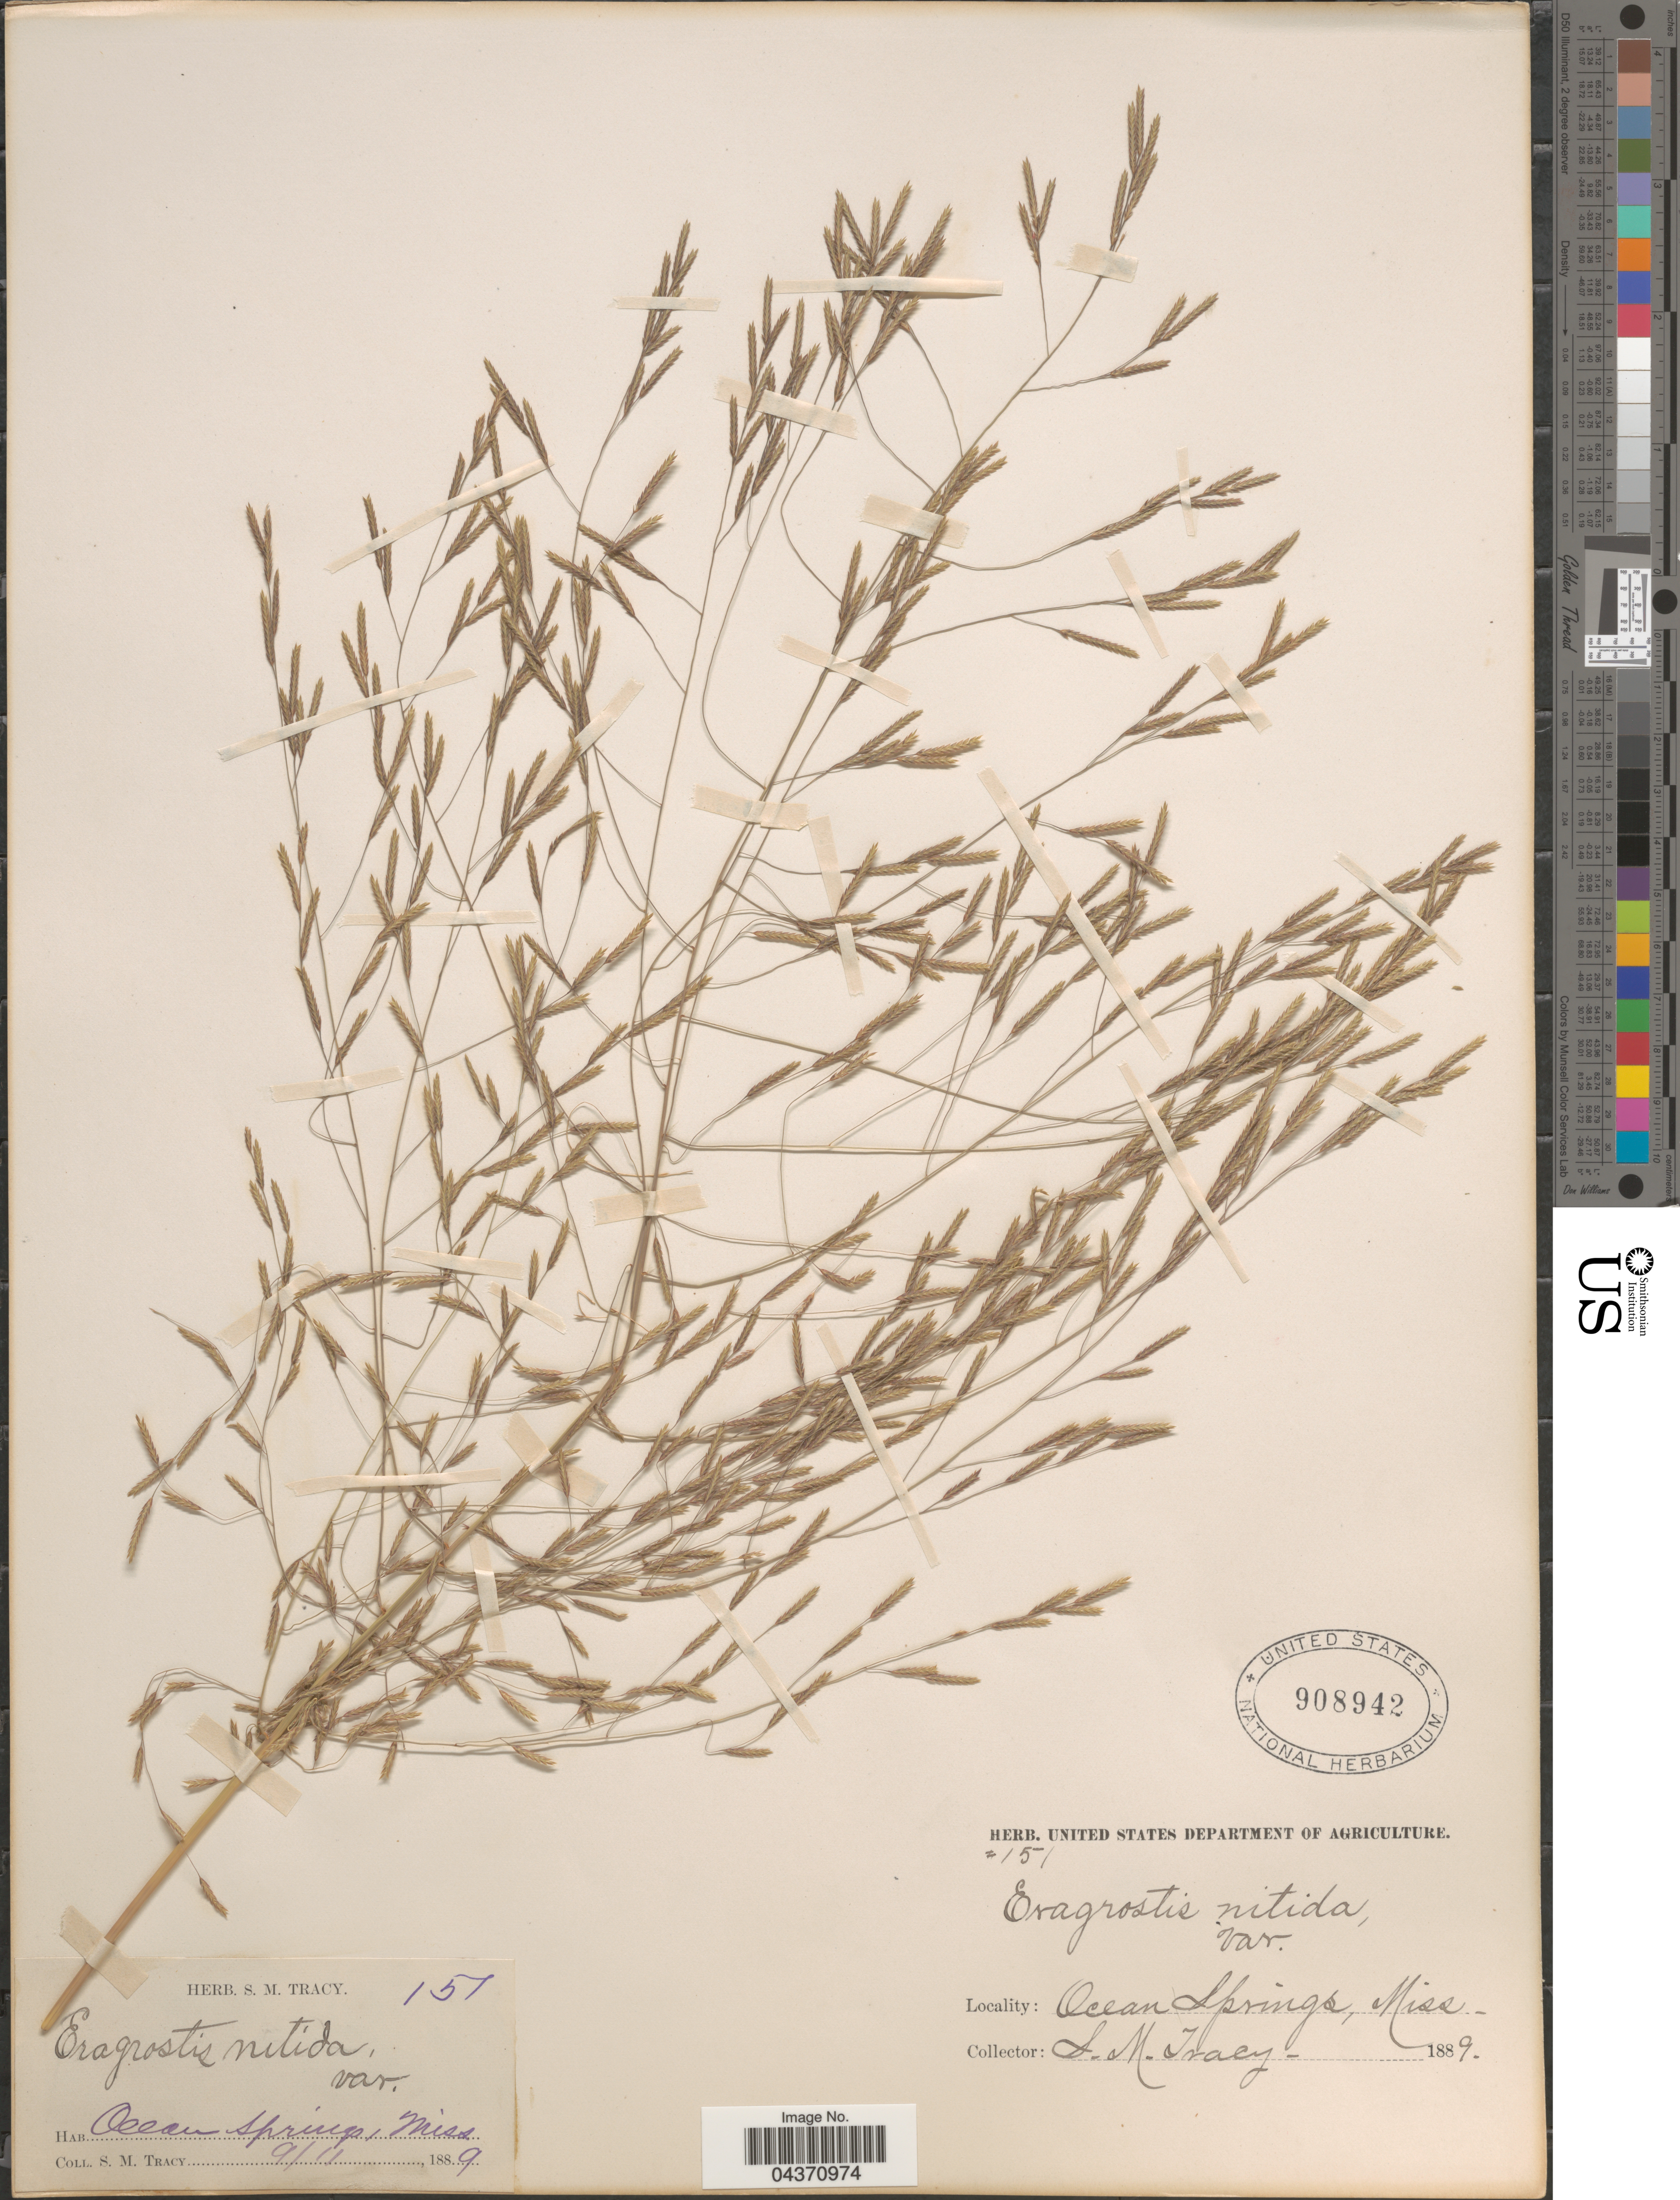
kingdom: Plantae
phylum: Tracheophyta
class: Liliopsida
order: Poales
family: Poaceae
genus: Eragrostis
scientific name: Eragrostis refracta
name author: (Muhl.) Scribn.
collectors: S. M. Tracy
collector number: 151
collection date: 1889-09-11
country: United States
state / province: Mississippi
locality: Ocean Springs.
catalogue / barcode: US 908942